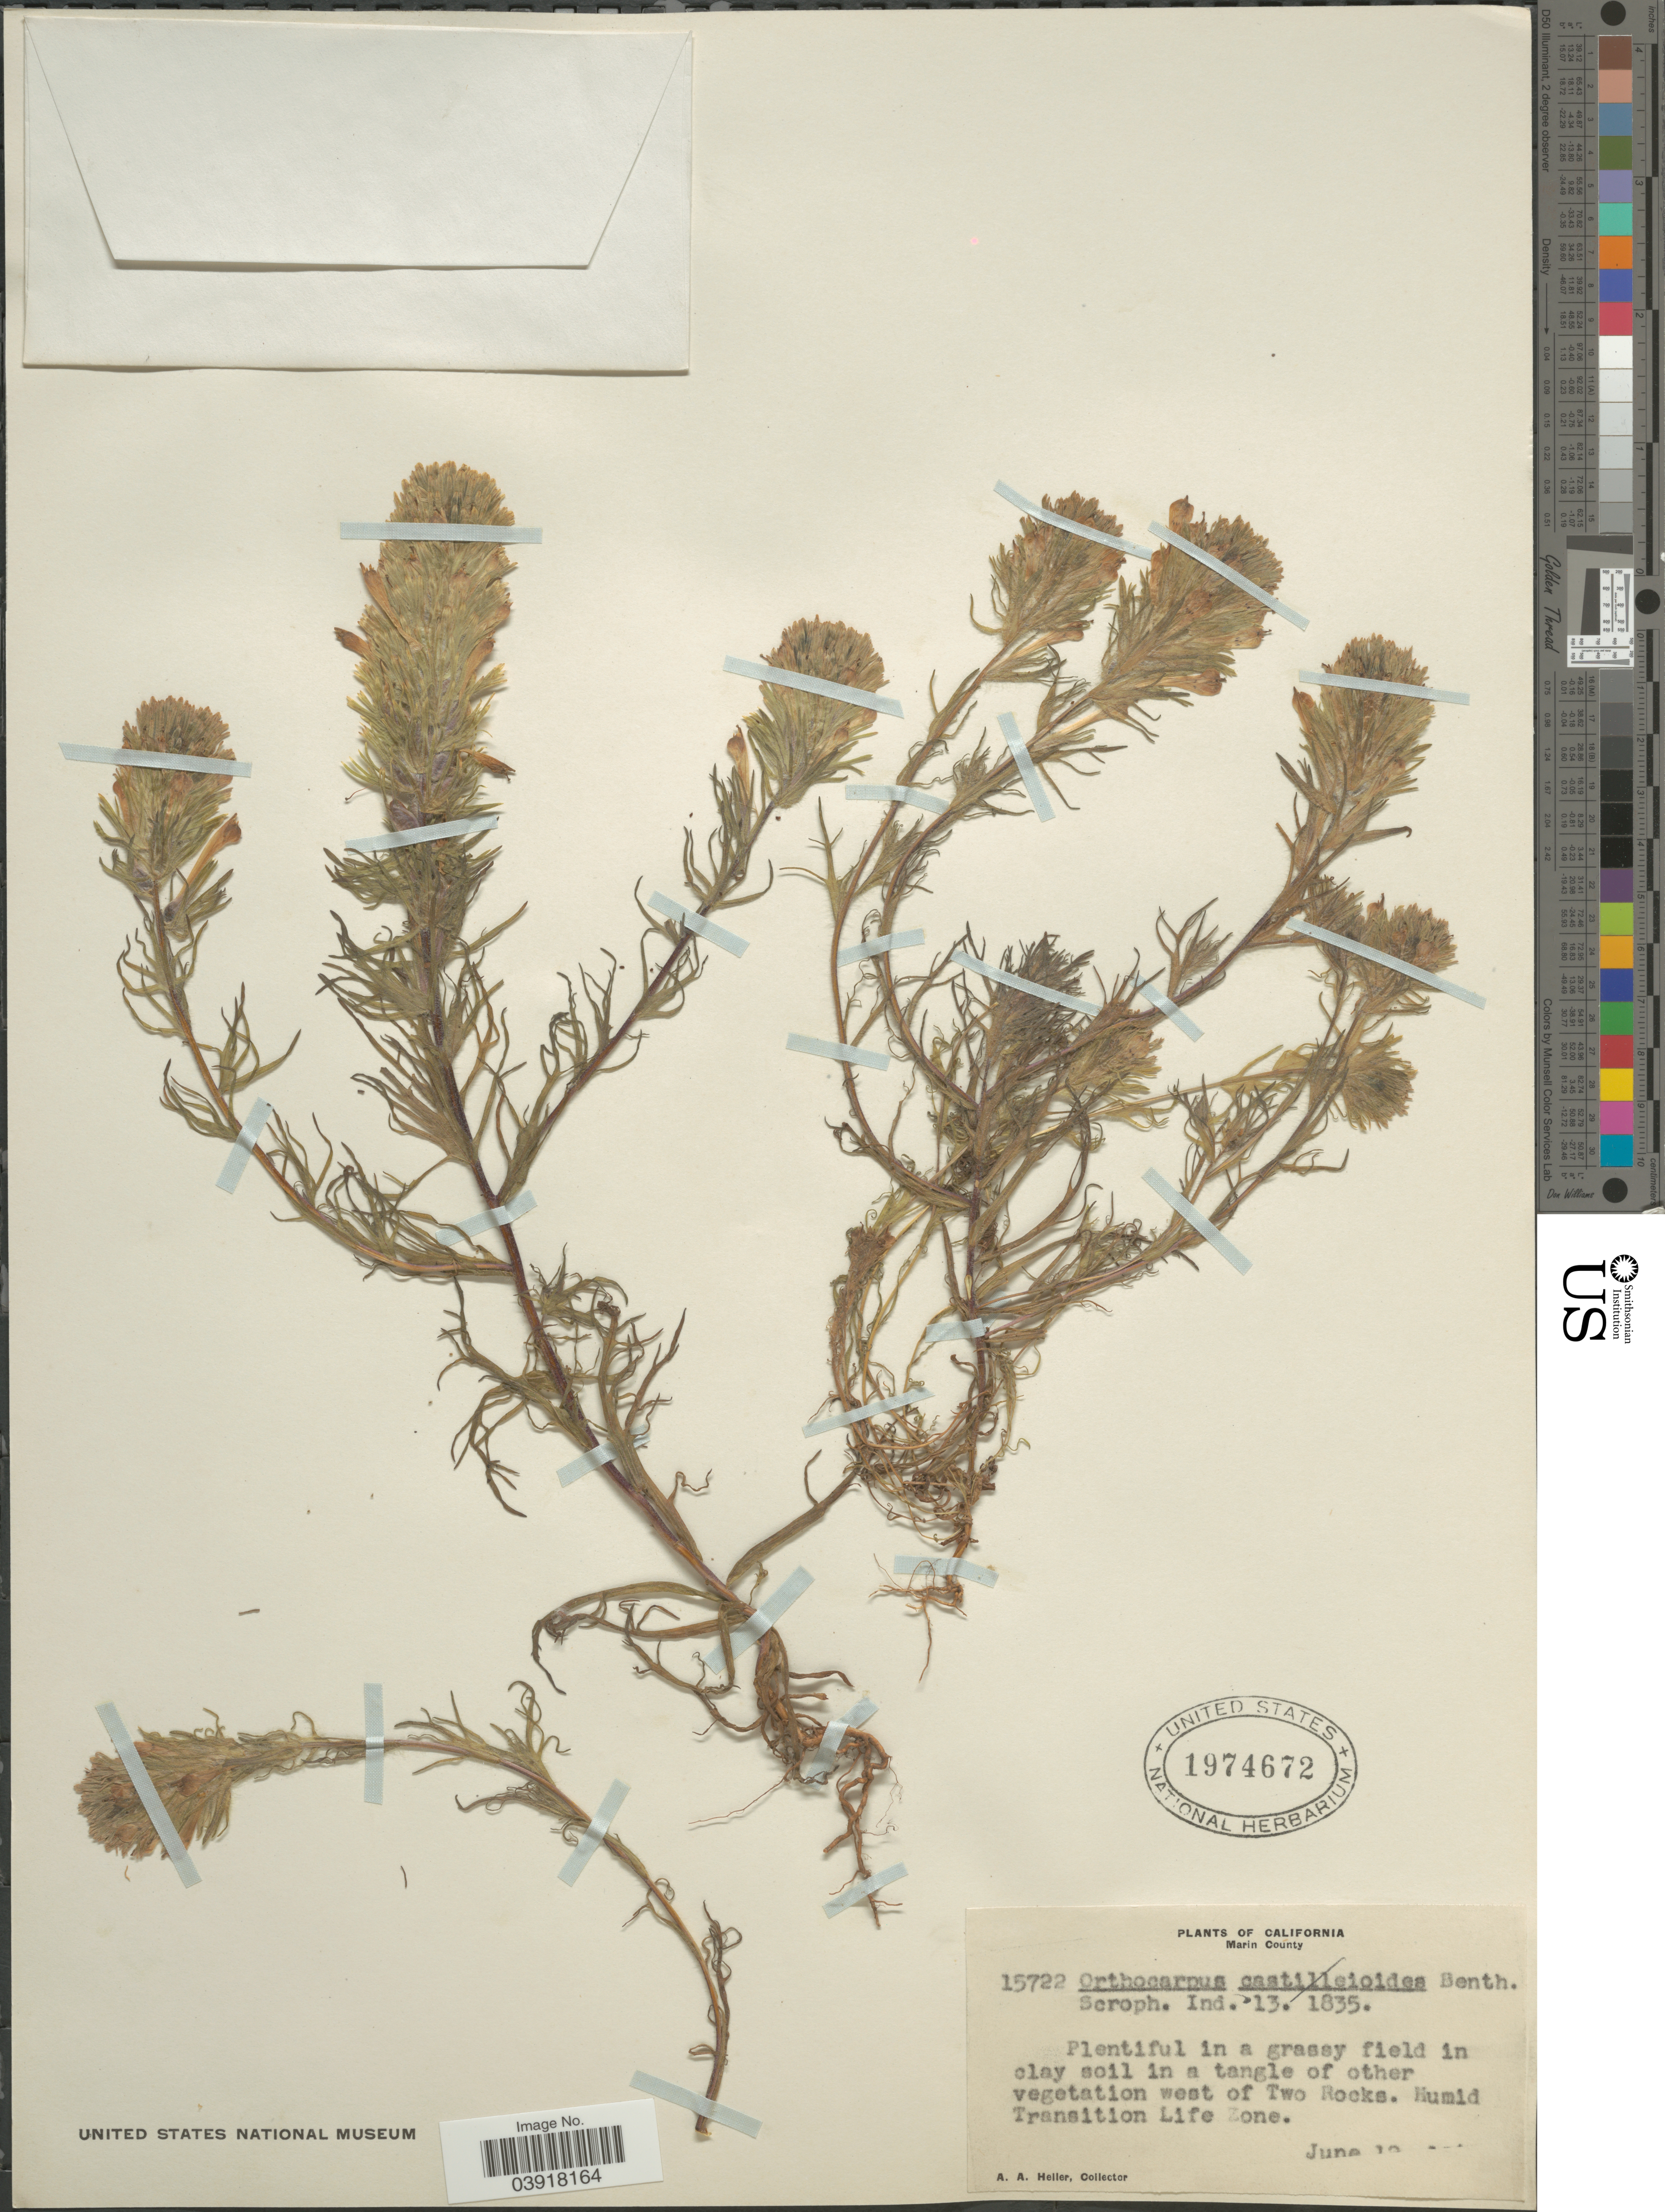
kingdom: Plantae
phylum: Tracheophyta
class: Magnoliopsida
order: Lamiales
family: Orobanchaceae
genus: Orthocarpus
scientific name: Orthocarpus sp.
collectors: A. A. Heller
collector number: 15722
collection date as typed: June 19* !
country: United States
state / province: California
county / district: Marin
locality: Marin County. Vegetation west of Two Rocks. Humid Transition Life Zone.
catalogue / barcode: US 1974672